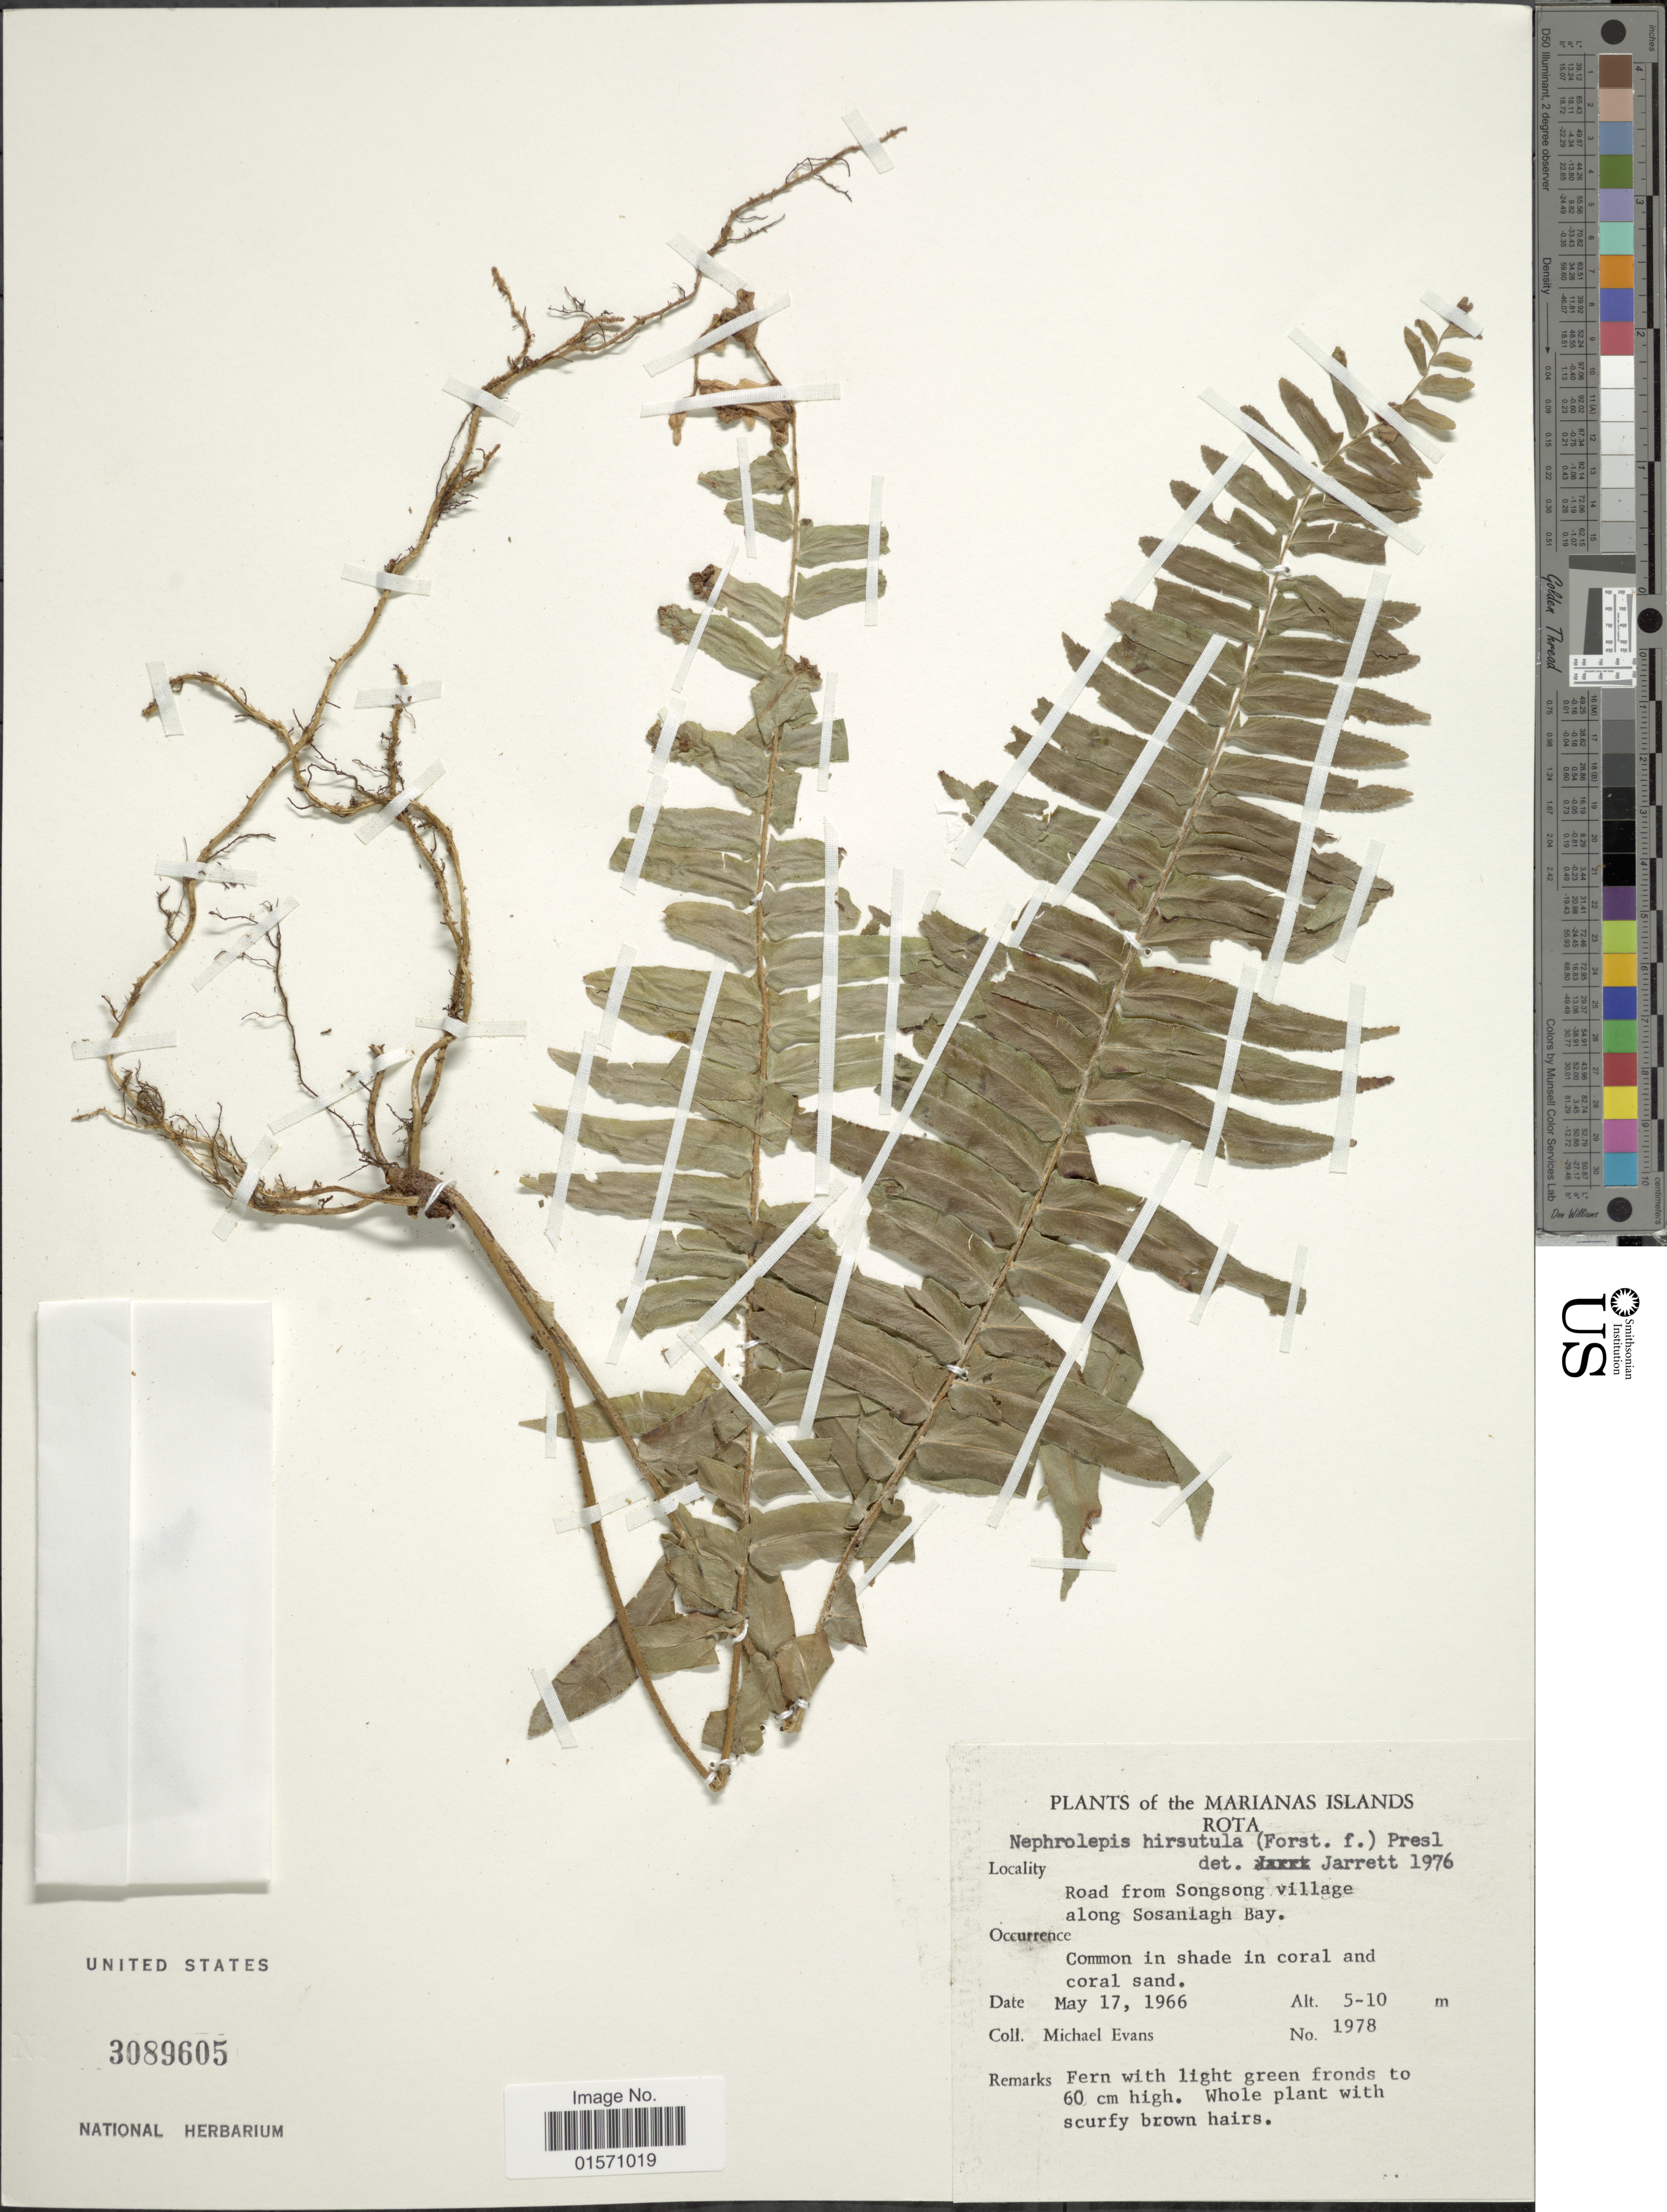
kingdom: Plantae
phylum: Tracheophyta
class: Polypodiopsida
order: Polypodiales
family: Nephrolepidaceae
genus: Nephrolepis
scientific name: Nephrolepis hirsutula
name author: (G. Forst.) C. Presl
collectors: M. Evans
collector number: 1978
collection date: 1966-05-17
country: Northern Mariana Islands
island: Rota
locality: Rota. Road from Songsong village along Sosanlagh Bay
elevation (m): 5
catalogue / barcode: US 3089605